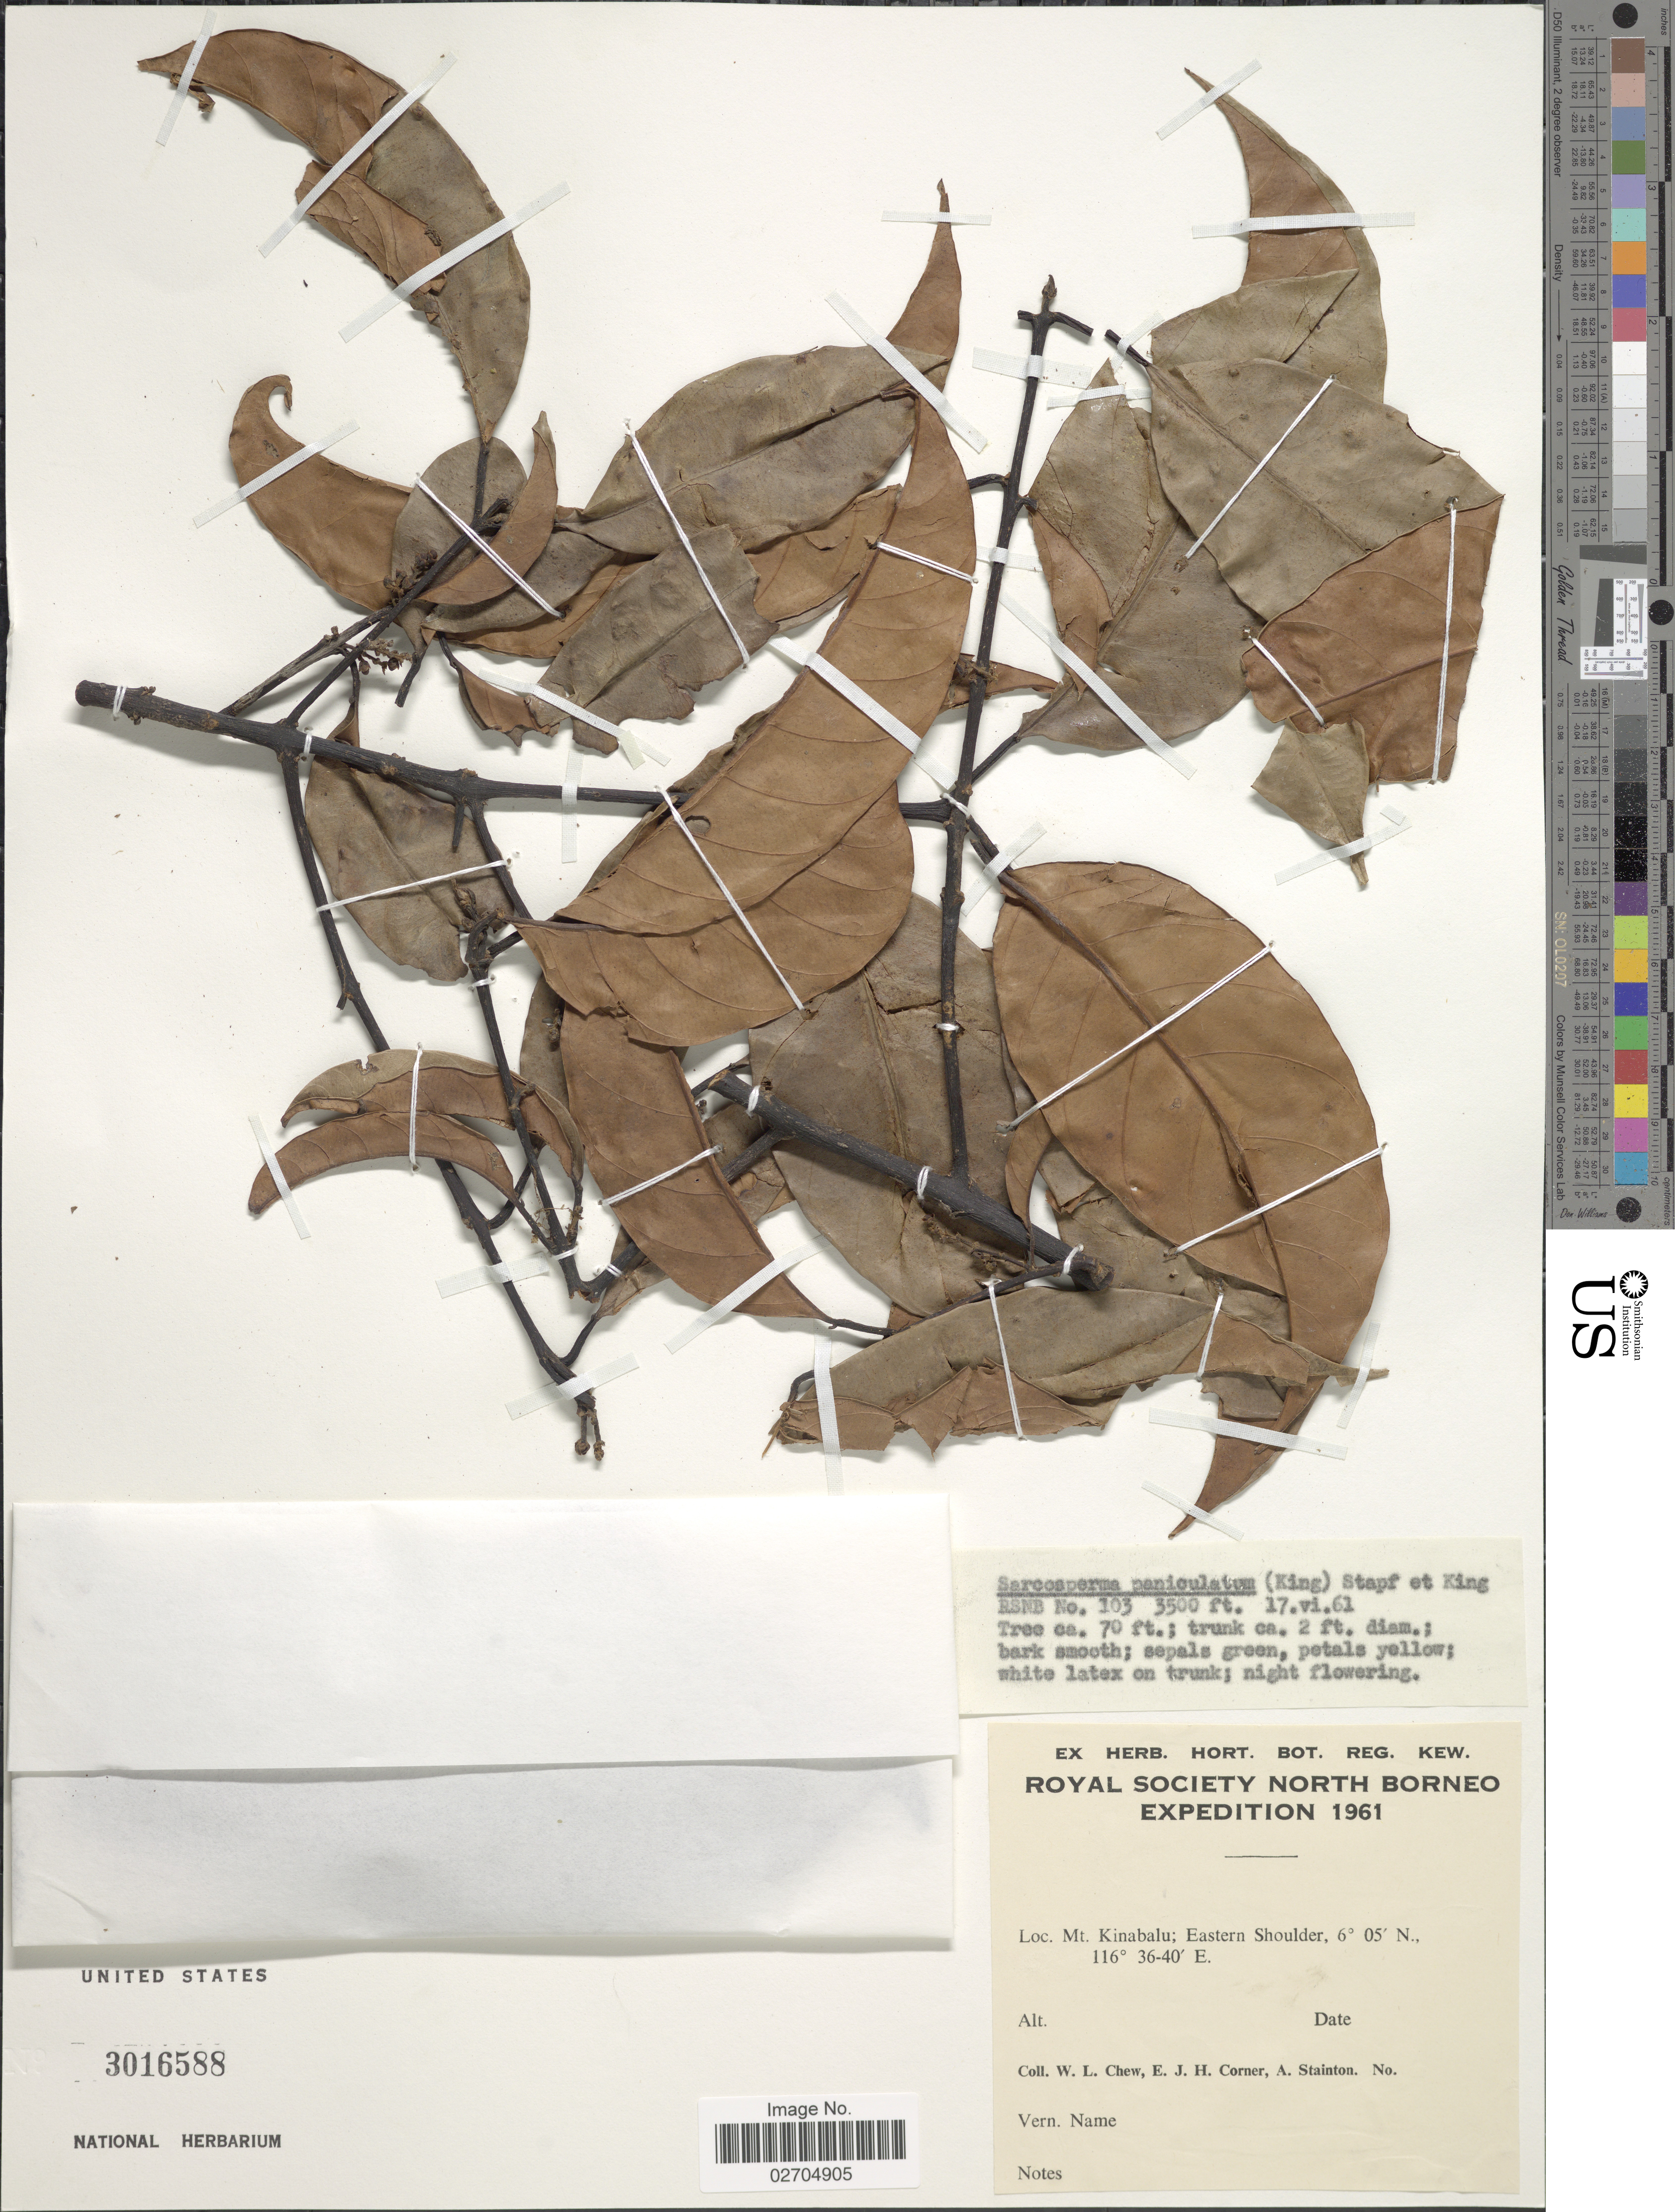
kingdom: Plantae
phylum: Tracheophyta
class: Magnoliopsida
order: Ericales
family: Sapotaceae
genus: Sarcosperma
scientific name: Sarcosperma paniculatum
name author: (R.M. King) Staph. & R.M. King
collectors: W. Chew, E. Corner & A. Stainton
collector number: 103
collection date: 1961-06-17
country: Malaysia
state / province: Sabah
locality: North Borneo. Mt. Kinabalu; Eastern Shoulder.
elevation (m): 1067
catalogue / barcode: US 3016588